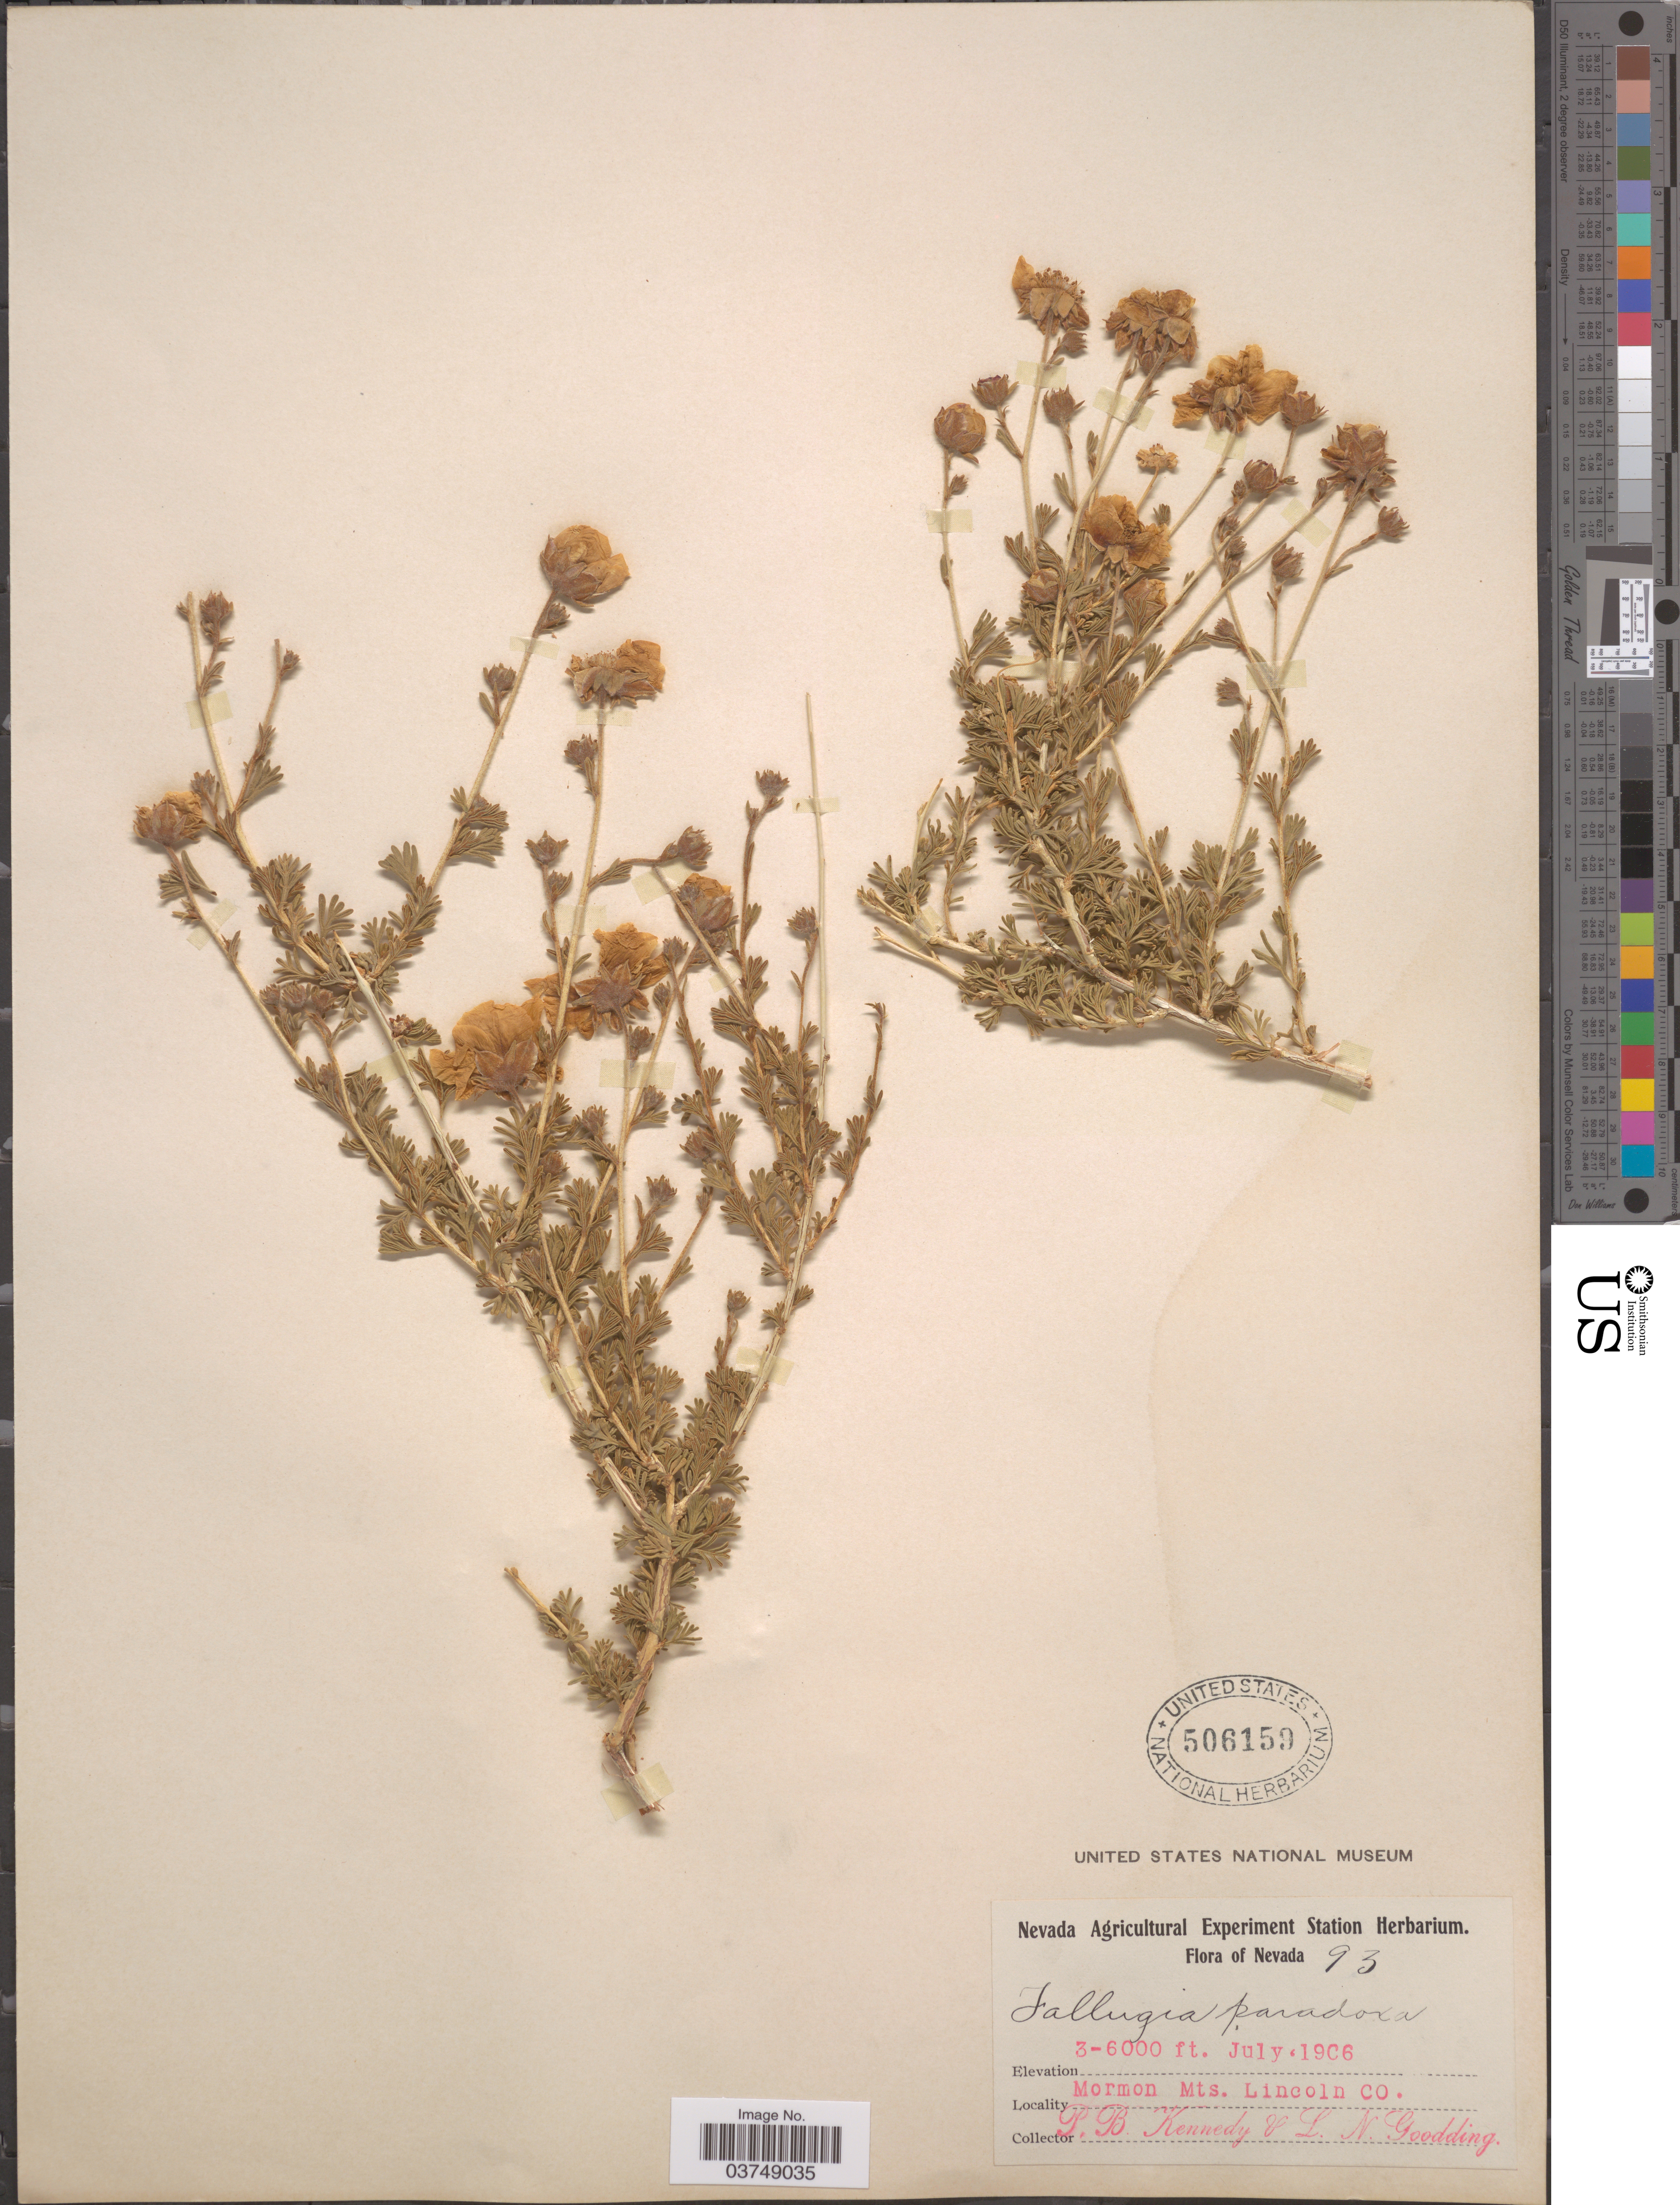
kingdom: Plantae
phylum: Tracheophyta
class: Magnoliopsida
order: Rosales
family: Rosaceae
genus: Fallugia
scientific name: Fallugia acuminata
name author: (Wooton) Rydb.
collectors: P. B. Kennedy & L. N. Goodding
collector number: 93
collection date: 1906-07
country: United States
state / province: Nevada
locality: Mormon Mts. Lincoln Co.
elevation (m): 914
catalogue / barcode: US 506159